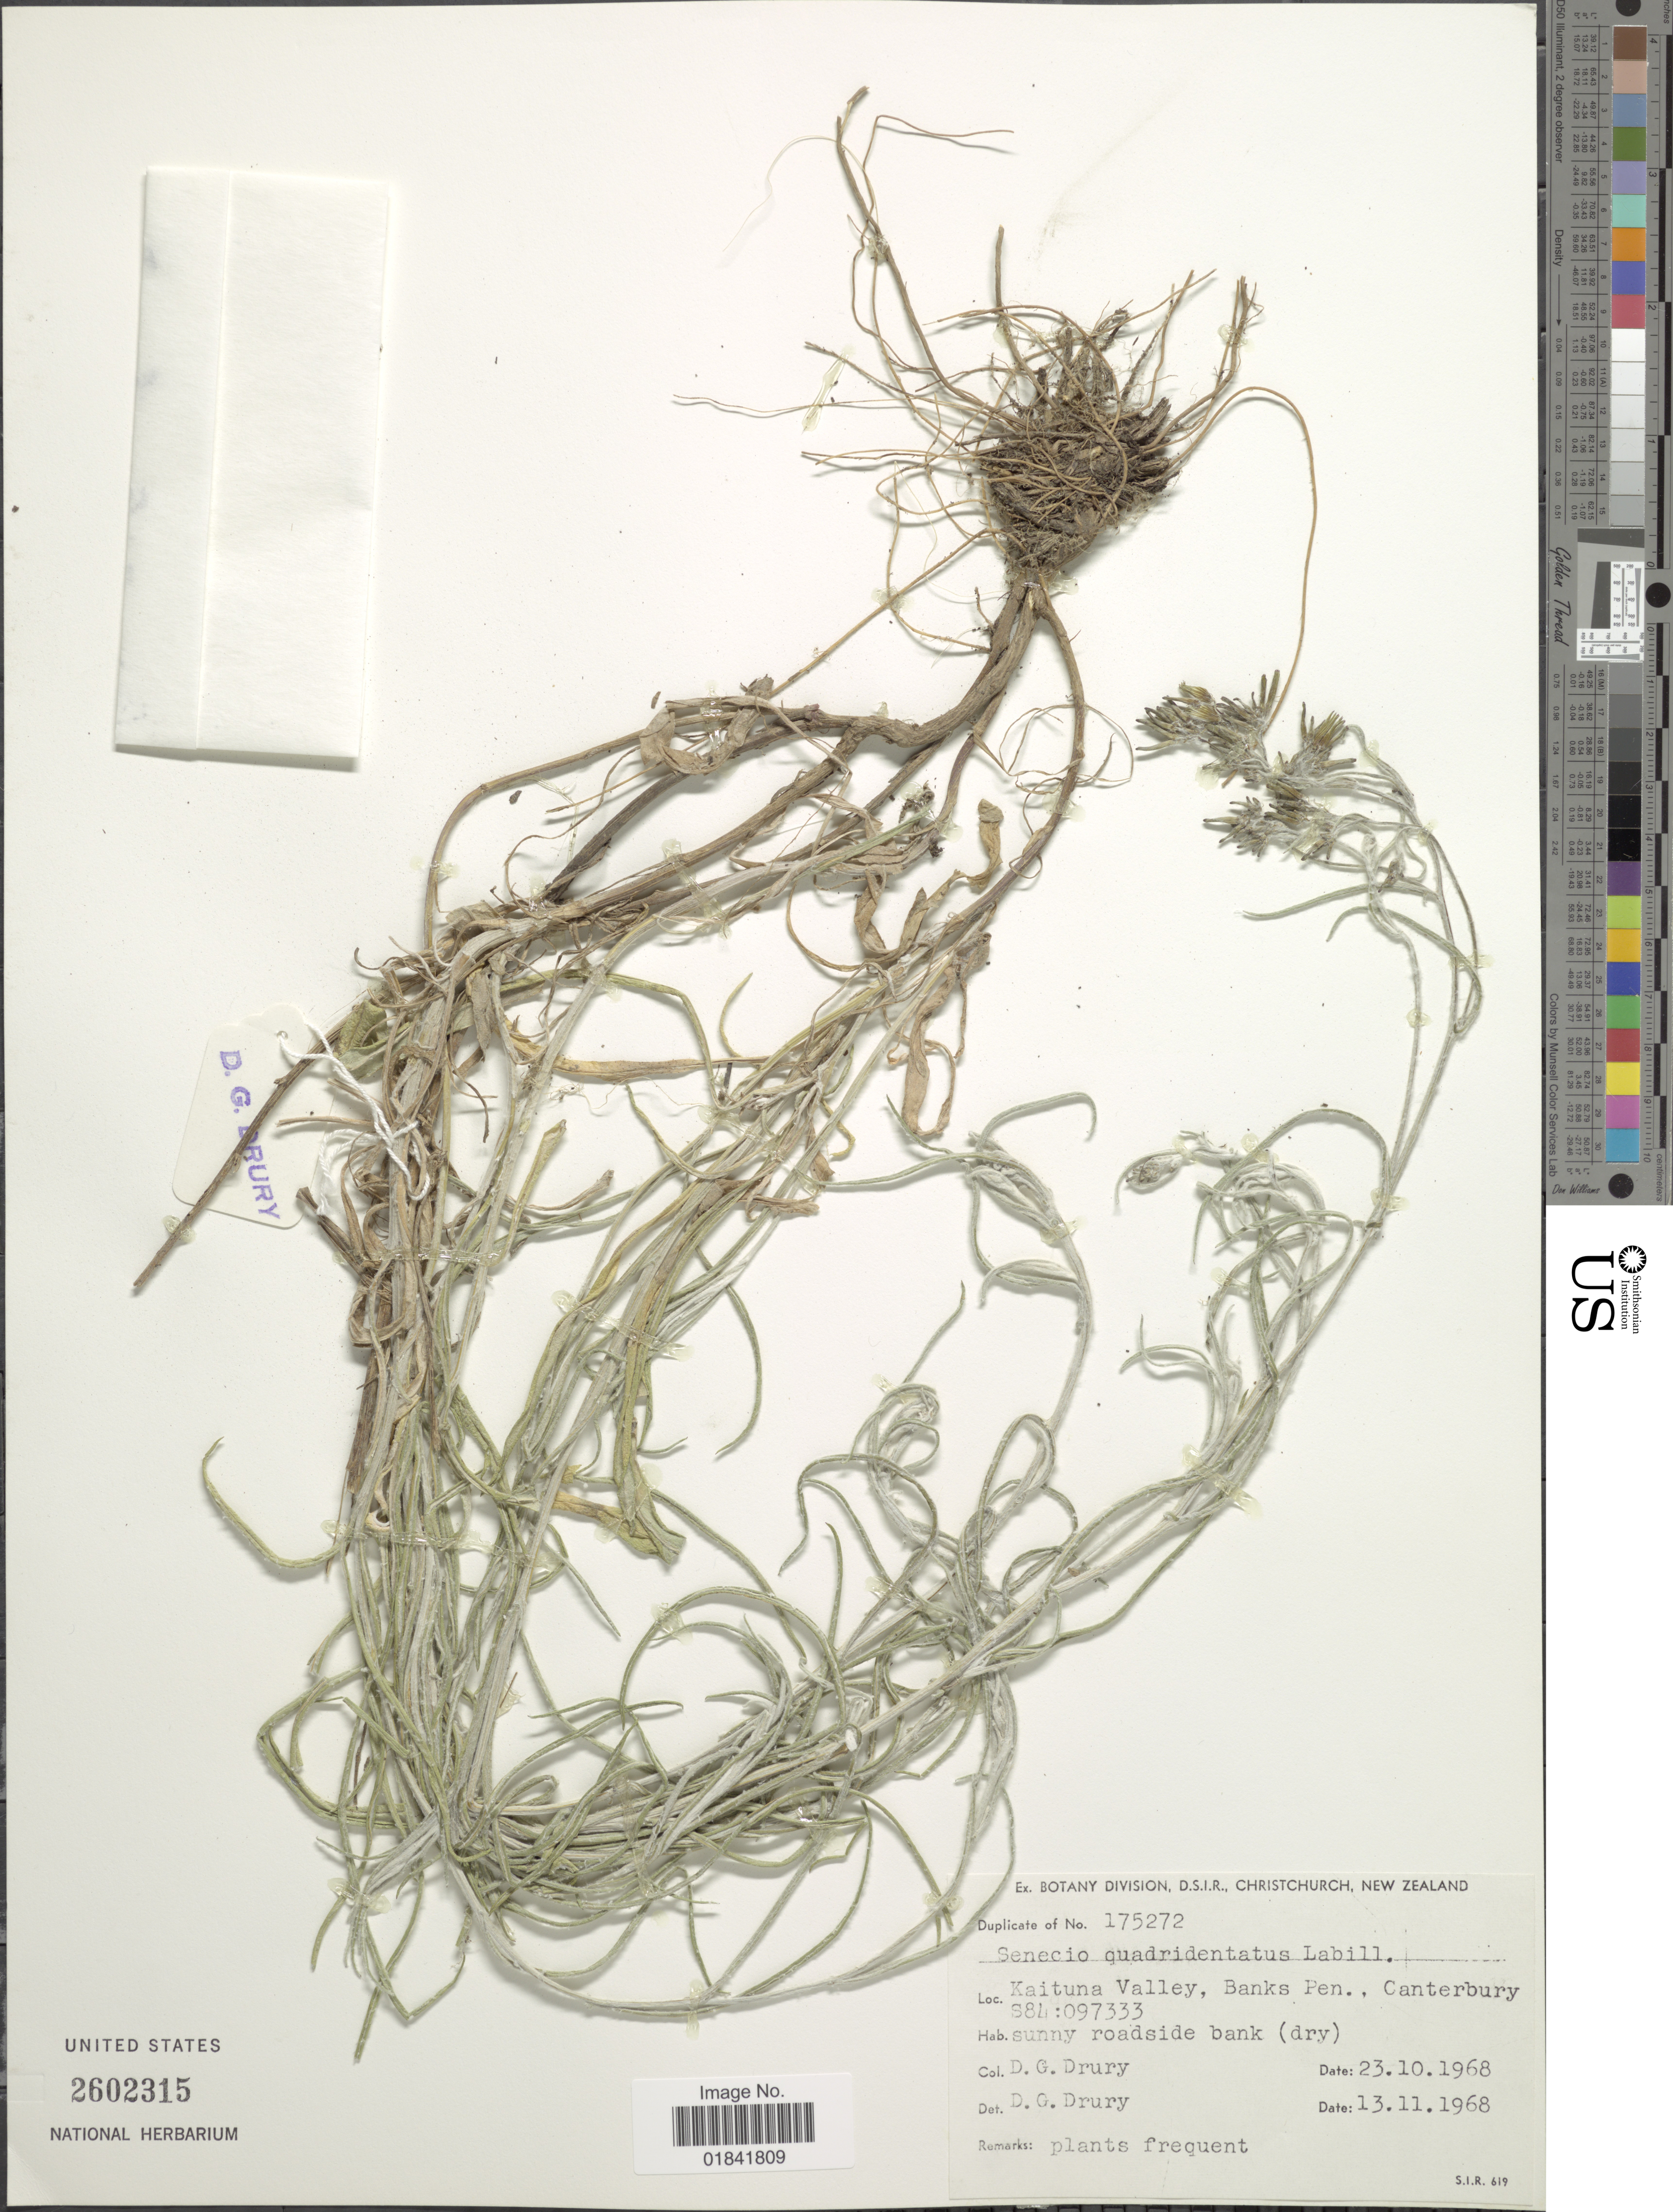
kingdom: Plantae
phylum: Tracheophyta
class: Magnoliopsida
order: Asterales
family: Asteraceae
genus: Senecio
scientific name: Senecio quadridentatus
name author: Labill.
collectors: D. Drury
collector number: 175272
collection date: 1968-10-23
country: New Zealand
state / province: Canterbury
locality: Kaituna Valley, Banks Pen., Canterbury, S84: 097333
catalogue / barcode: US 2602315